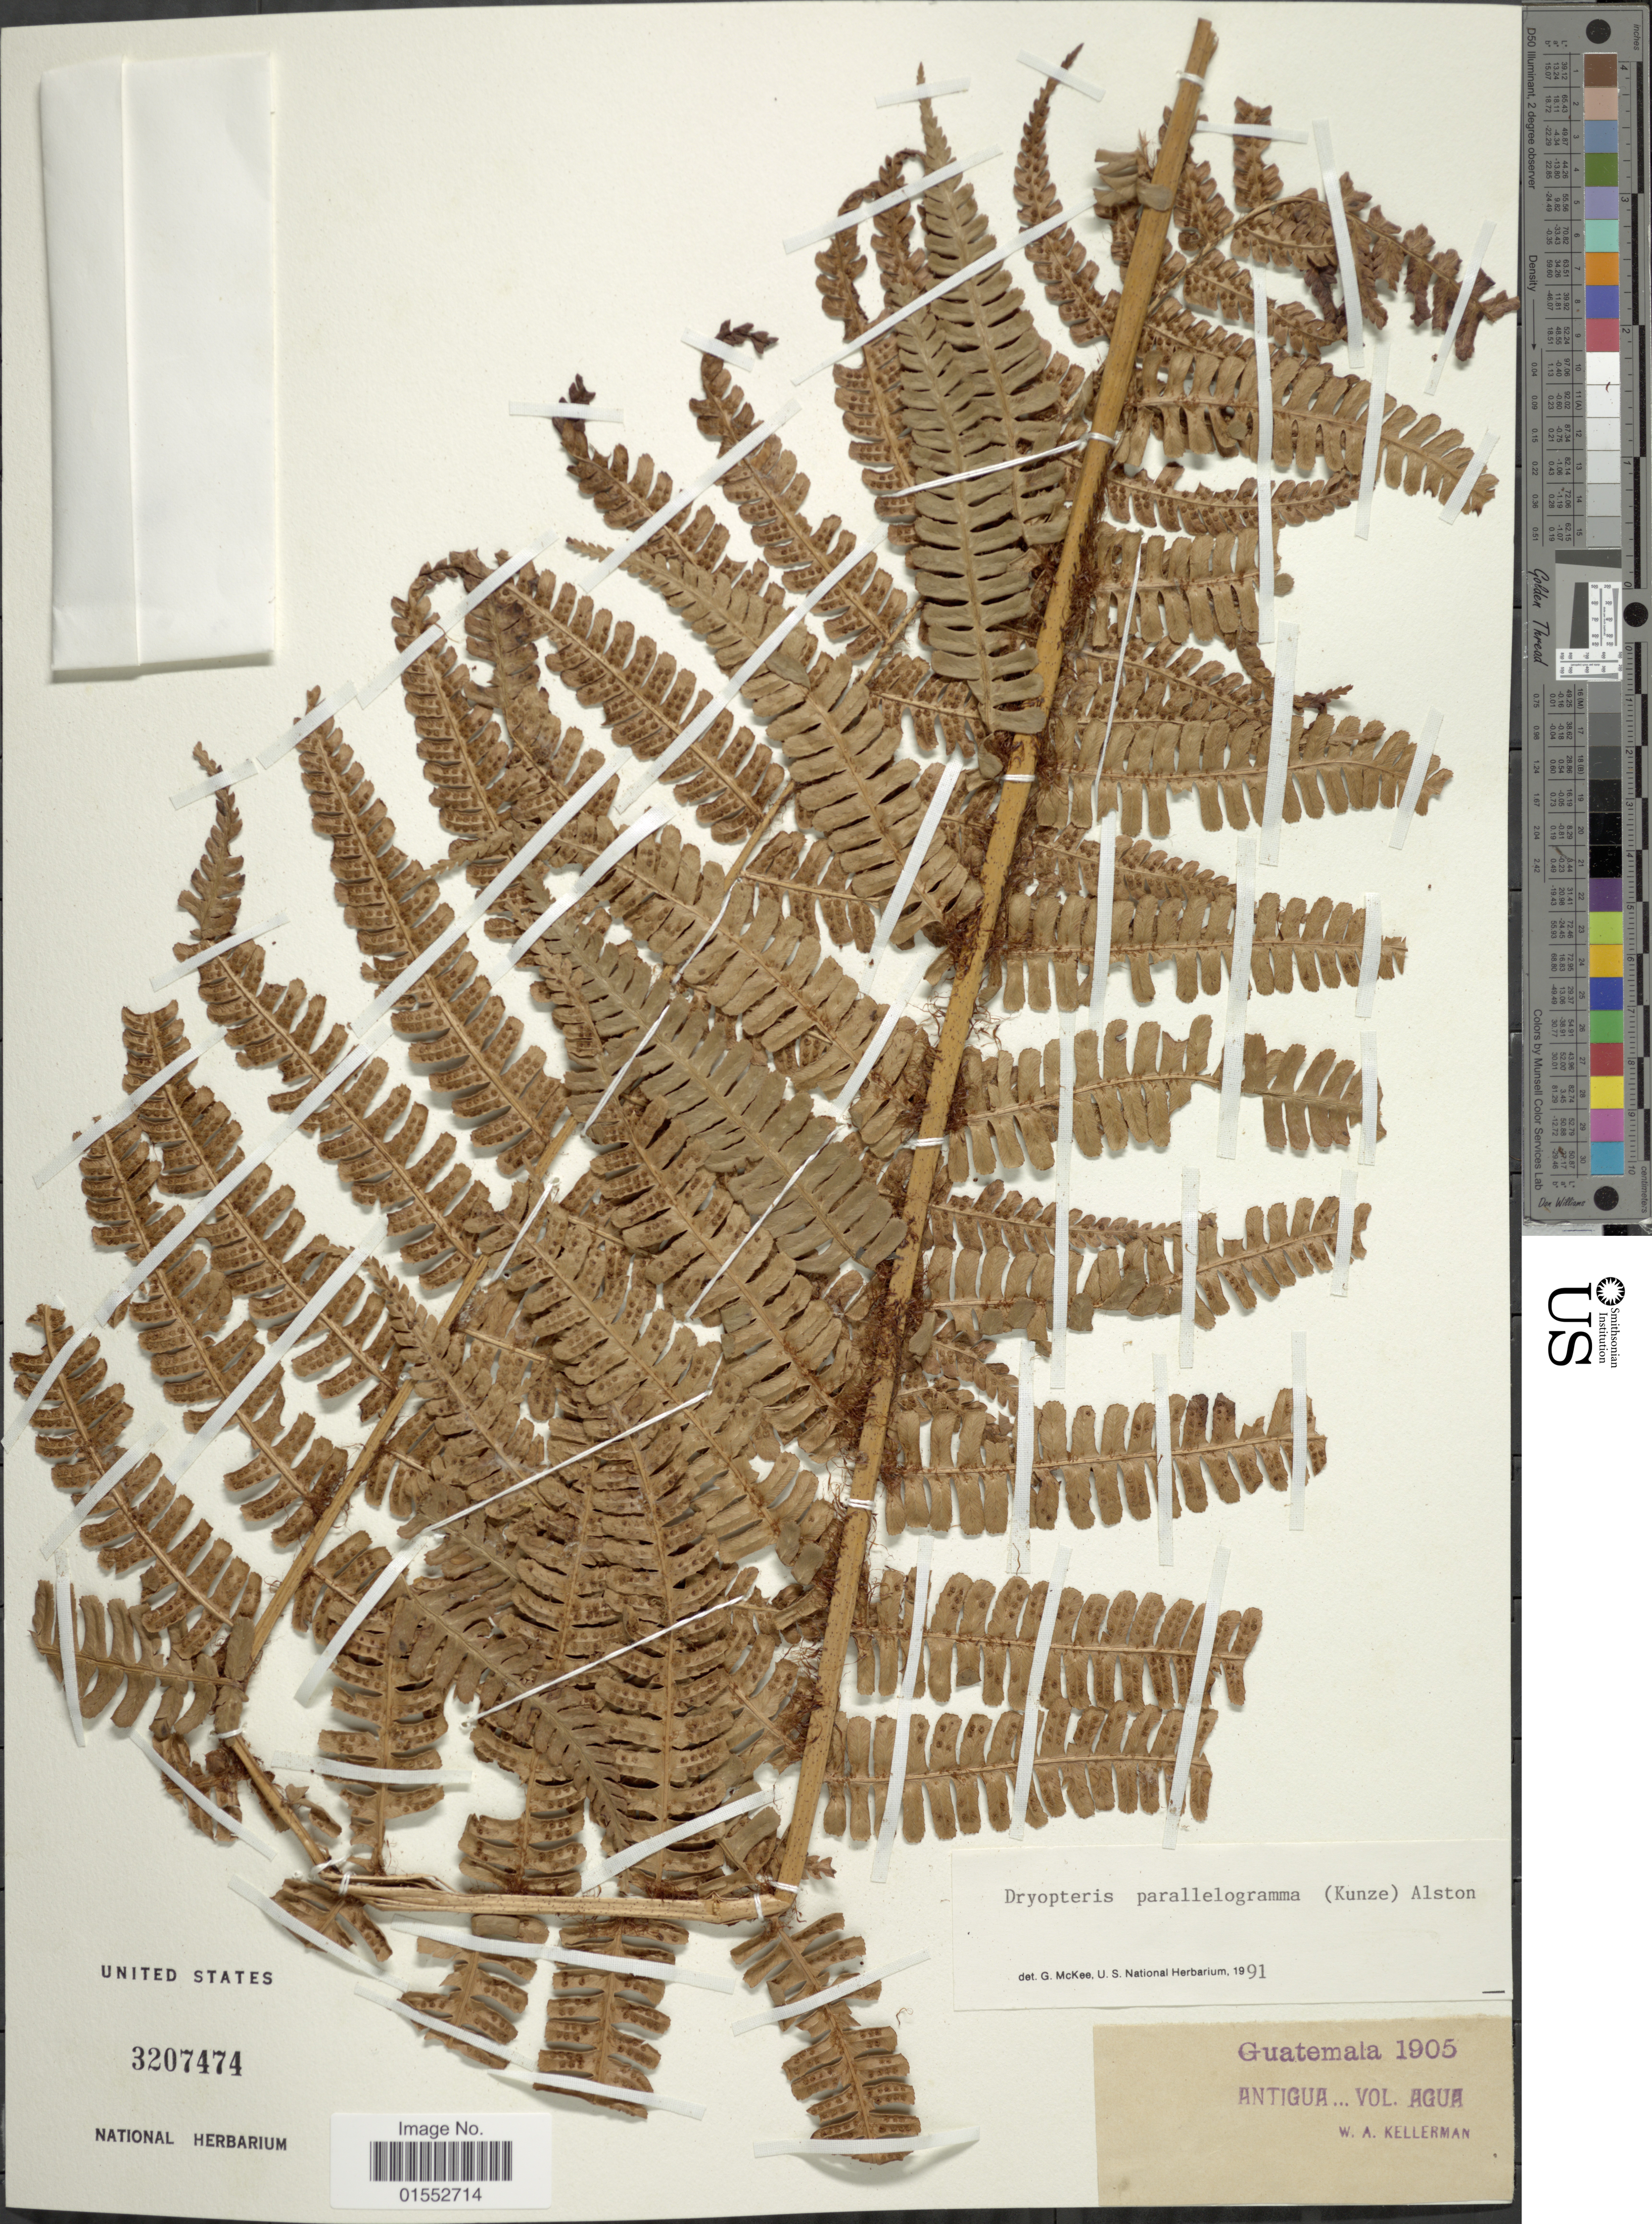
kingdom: Plantae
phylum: Tracheophyta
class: Polypodiopsida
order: Polypodiales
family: Dryopteridaceae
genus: Dryopteris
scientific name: Dryopteris wallichiana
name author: (Spreng.) Hyl.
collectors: W. Kellerman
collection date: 1905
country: Guatemala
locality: Antigua, Vol. Agua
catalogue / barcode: US 3207474